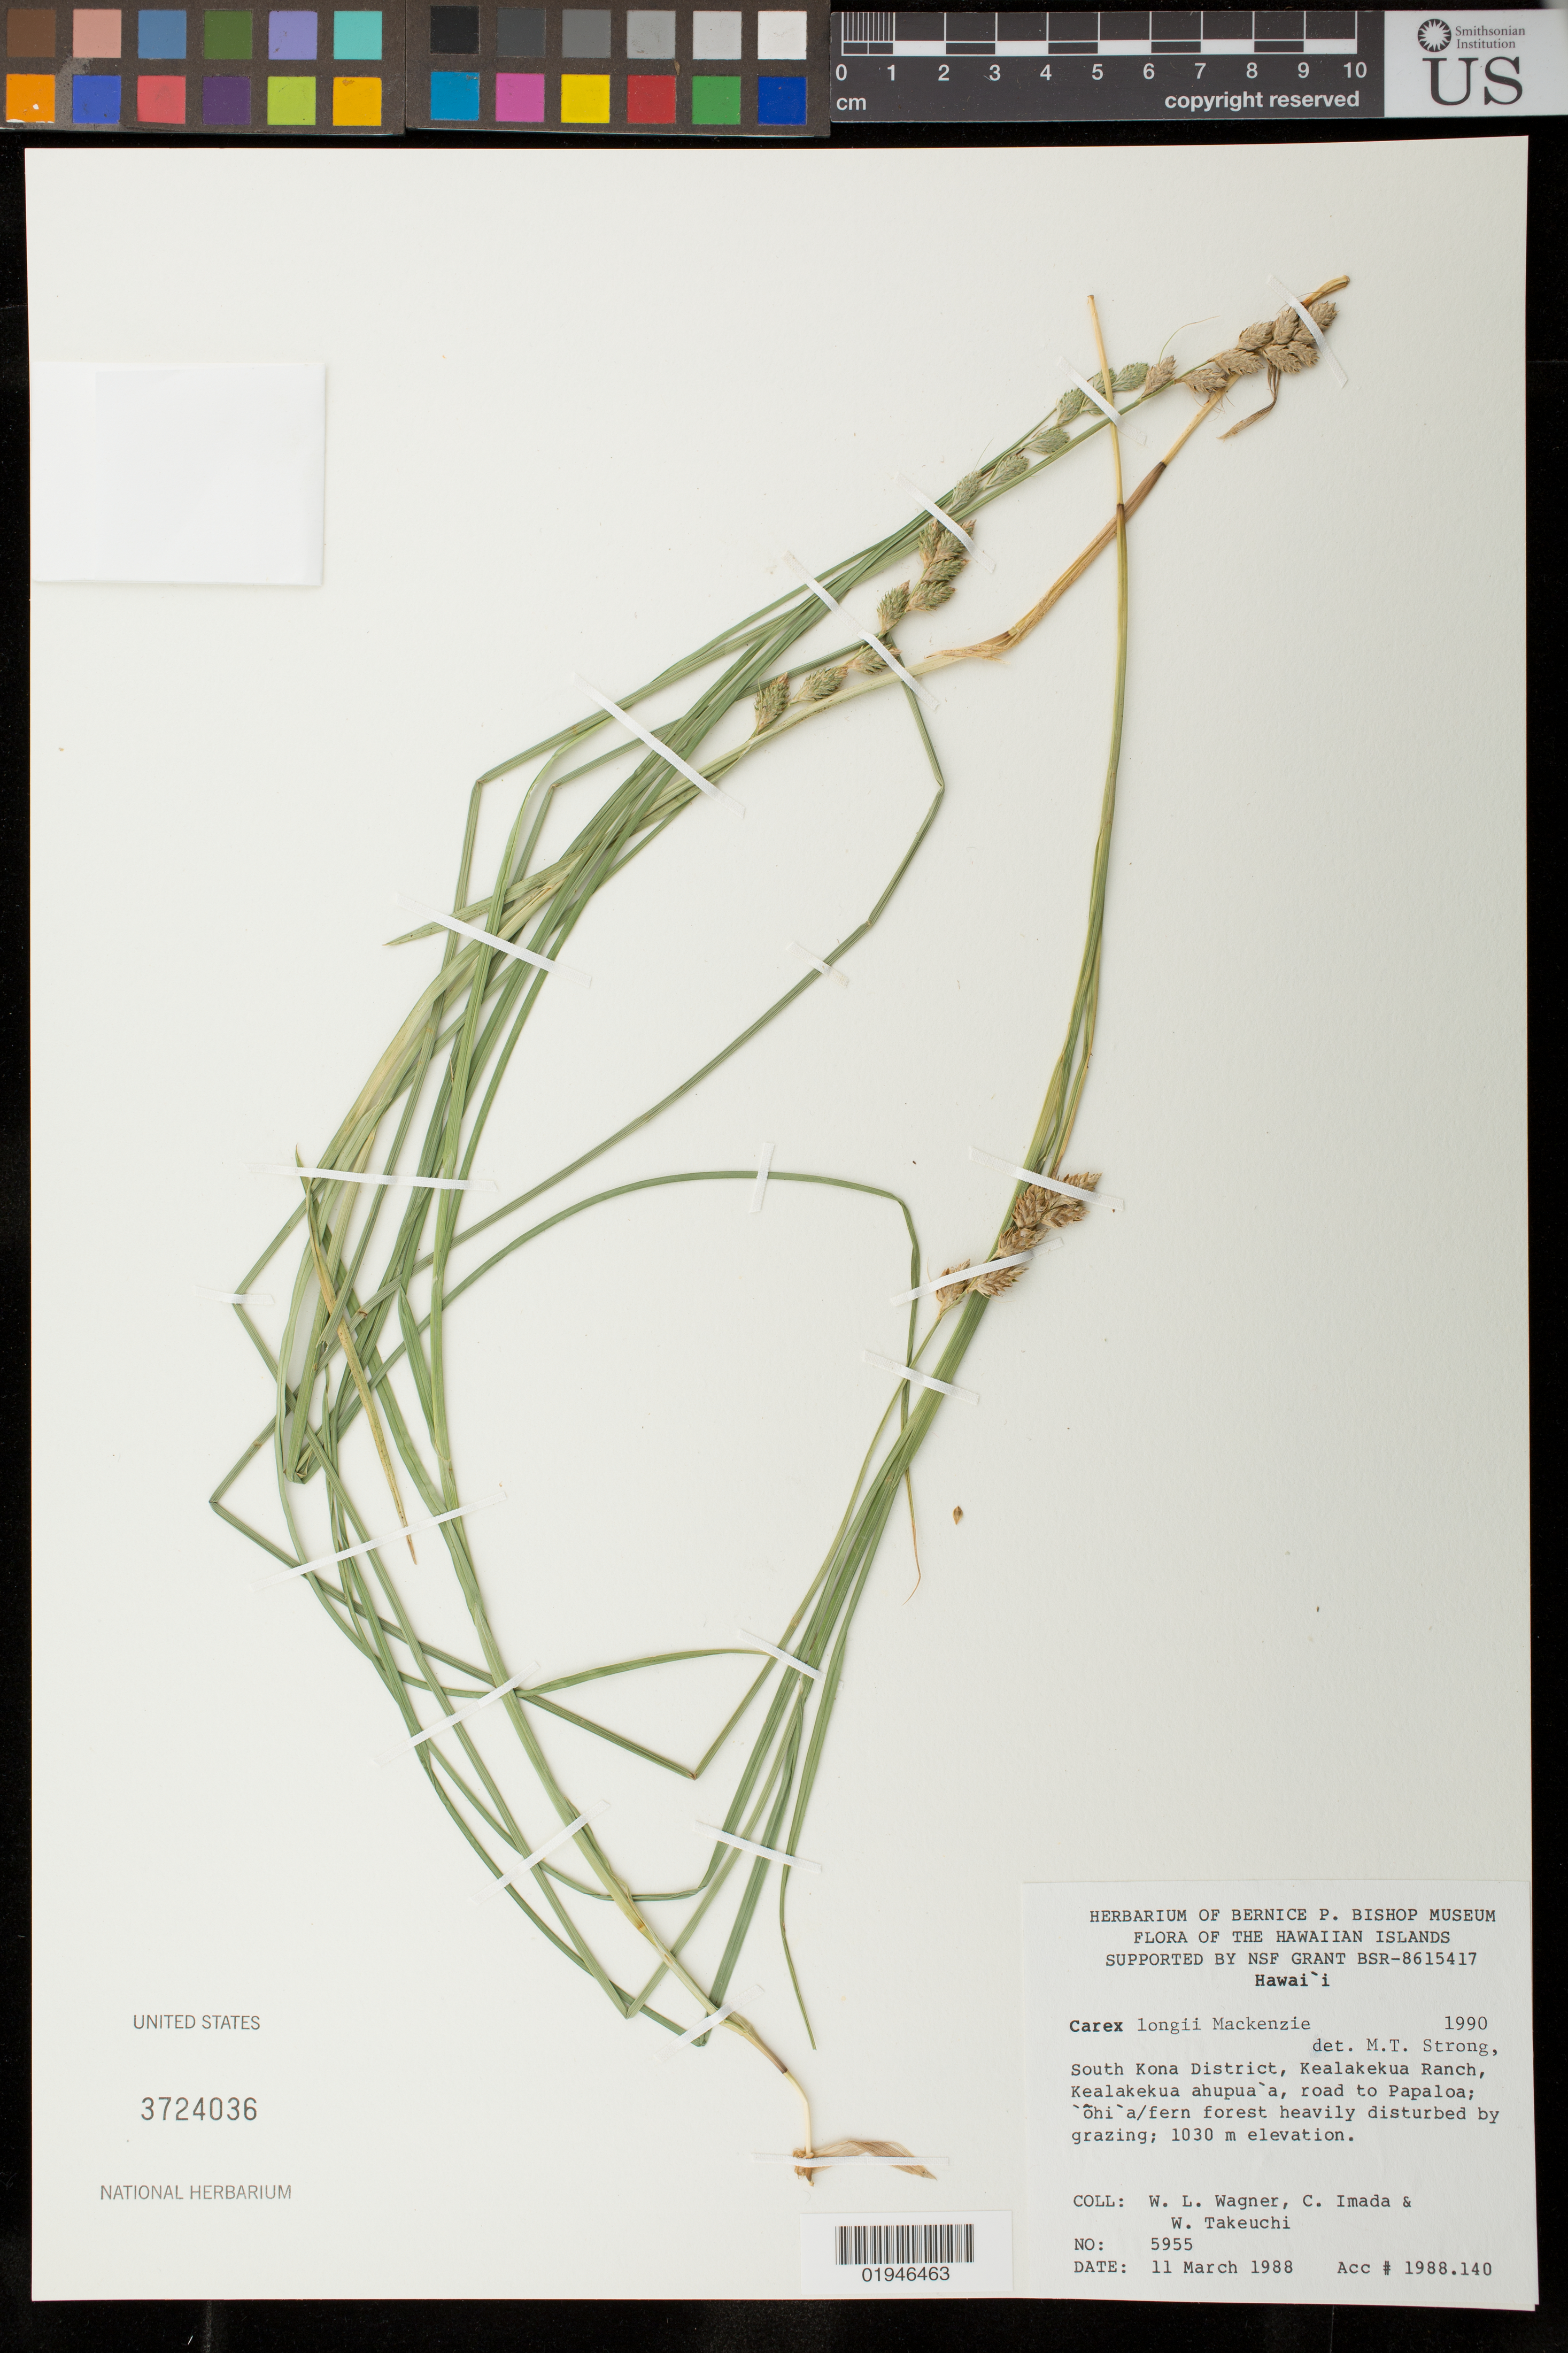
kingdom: Plantae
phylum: Tracheophyta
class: Liliopsida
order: Poales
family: Cyperaceae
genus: Carex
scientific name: Carex longii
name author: Mack.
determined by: Strong, M. T., (US), Smithsonian Institution - National Museum of Natural History (UNITED STATES)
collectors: W. L. Wagner, C. Imada & W. N. Takeuchi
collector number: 5955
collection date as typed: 11 Mar 1988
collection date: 1988-03-11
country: United States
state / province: Hawaii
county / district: Hawaii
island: Hawaii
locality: South Kona District, Kealakekua Ranch, Kealakekua ahupua'a, road to Papaloa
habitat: Fern forest disturbed by grazing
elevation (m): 1030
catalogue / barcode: US 3724036